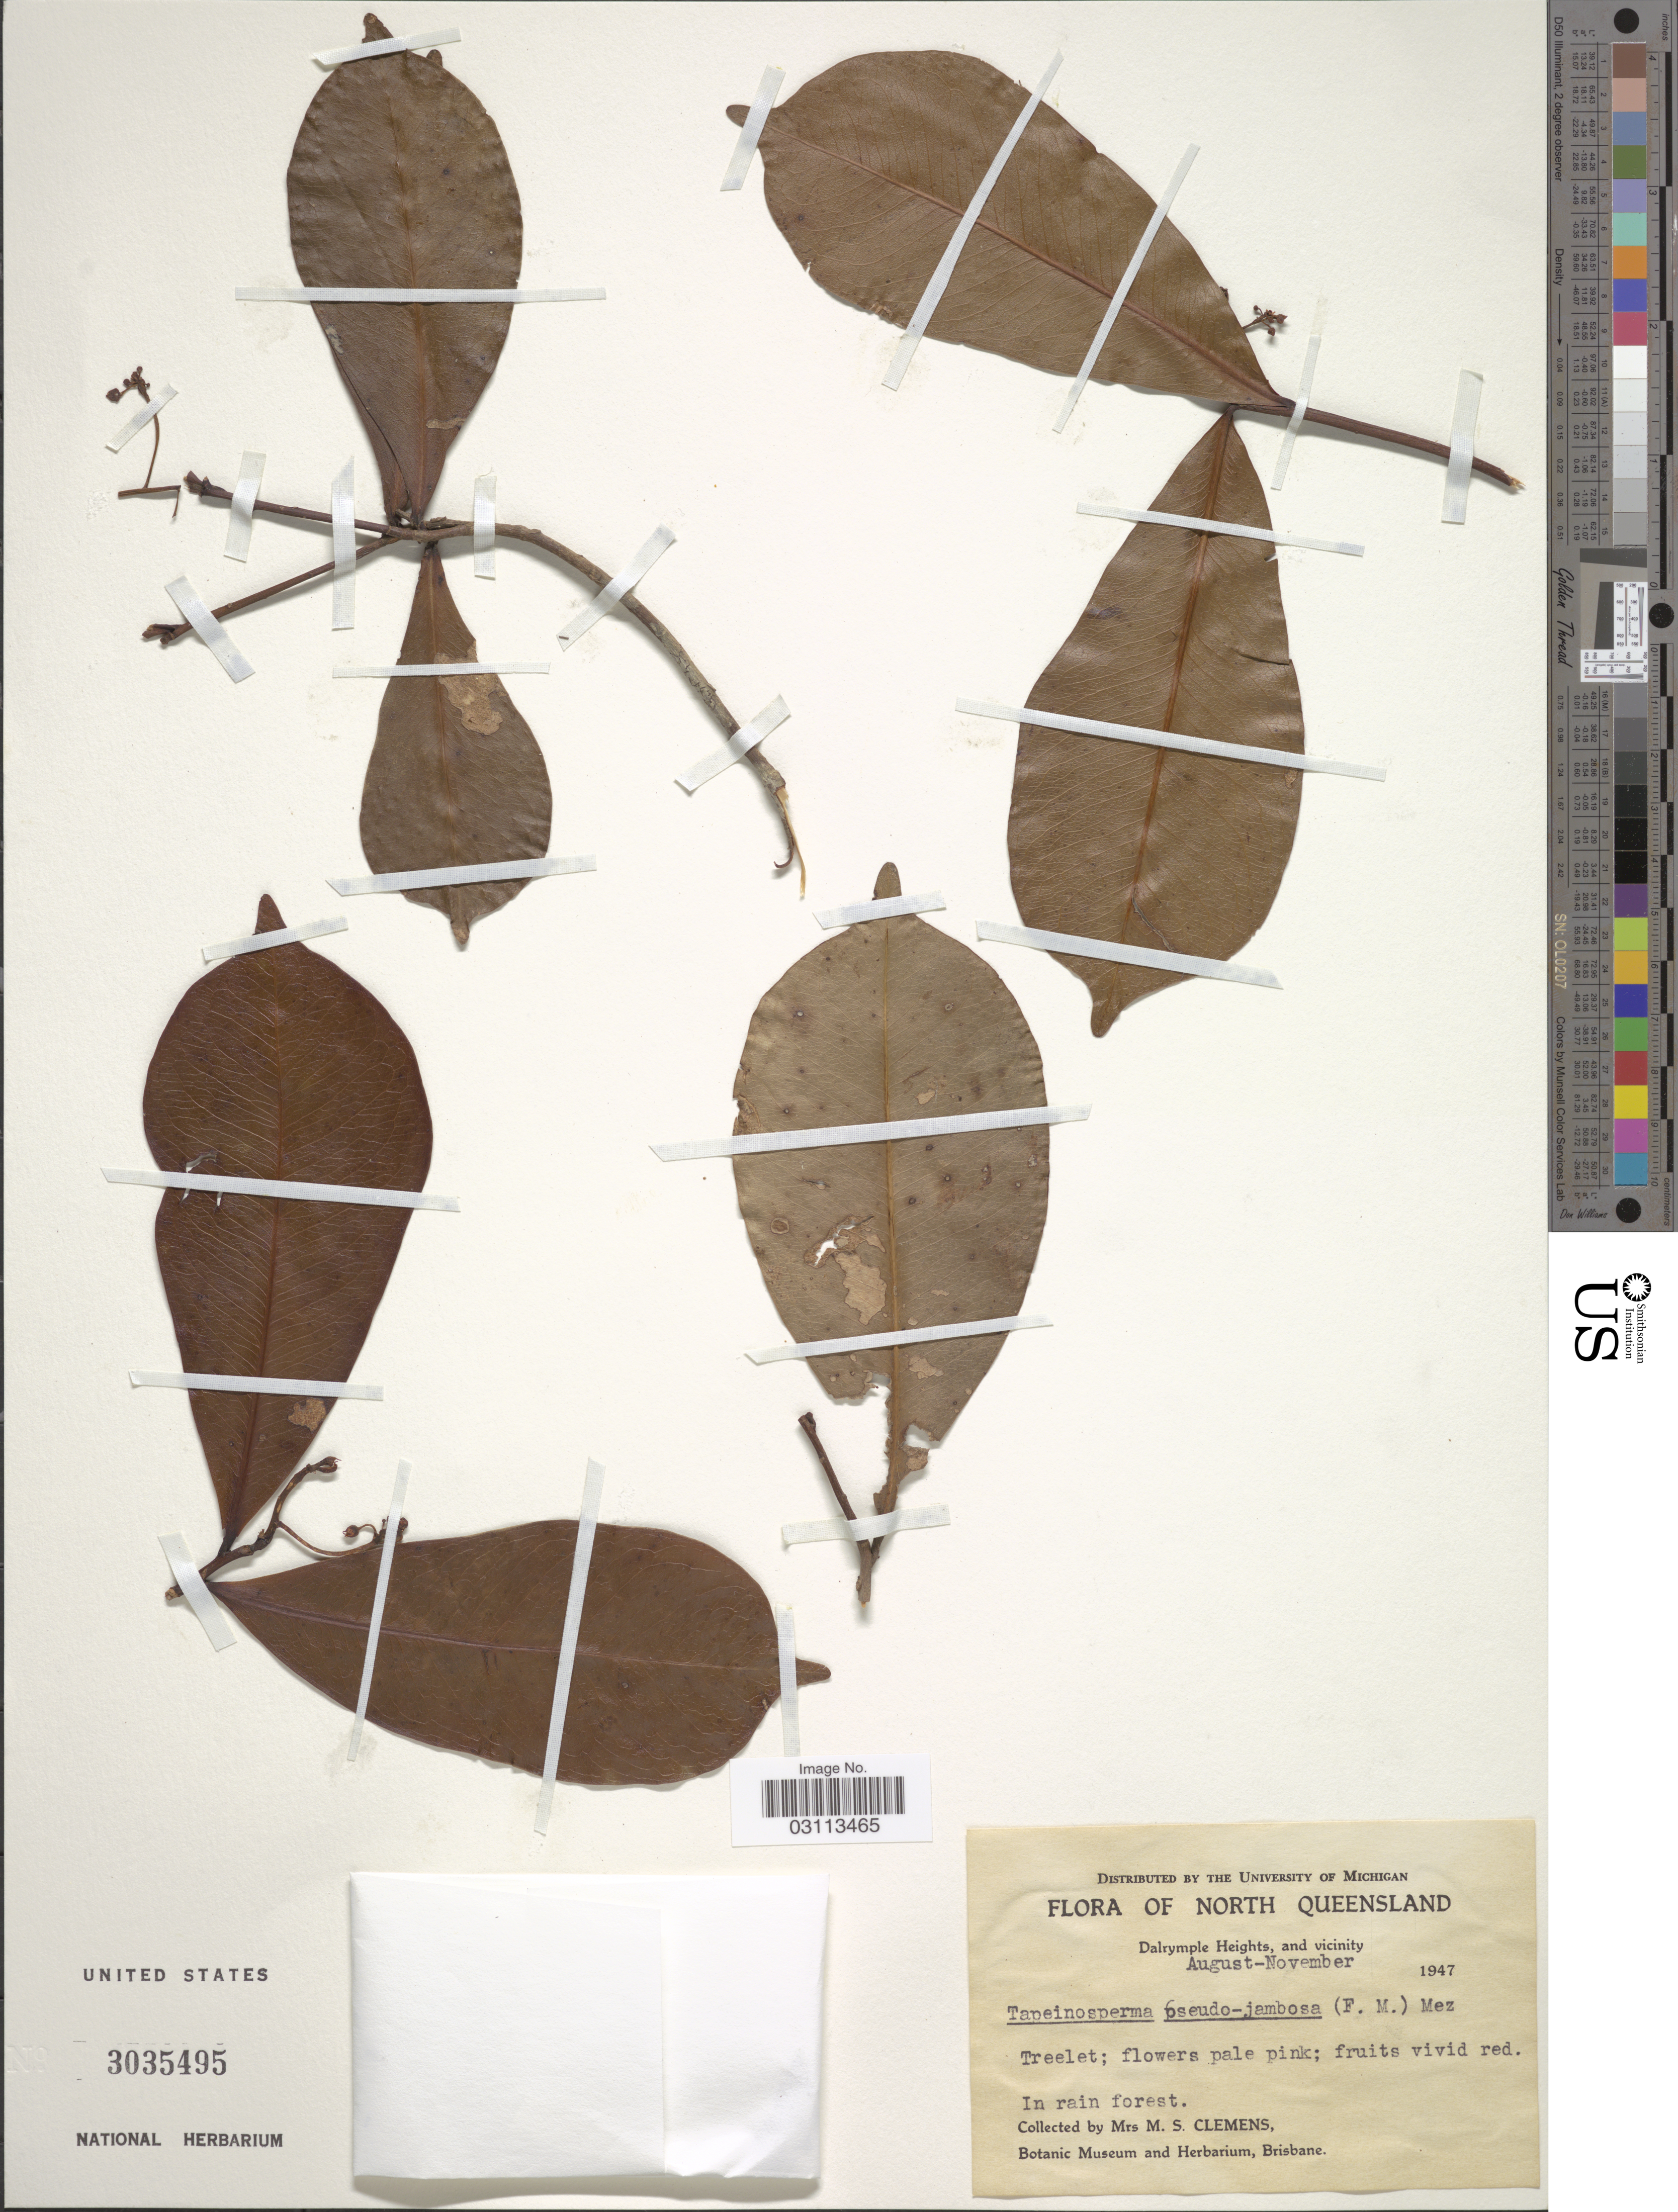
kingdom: Plantae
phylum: Tracheophyta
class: Magnoliopsida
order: Ericales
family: Primulaceae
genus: Tapeinosperma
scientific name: Tapeinosperma pseudojambosa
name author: (F. Muell.) Mez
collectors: M. S. Clemens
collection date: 1947-08/1947-11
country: Australia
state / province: Queensland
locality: North Queensland. Dalrymple Heights, and vicinity.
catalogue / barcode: US 3035495